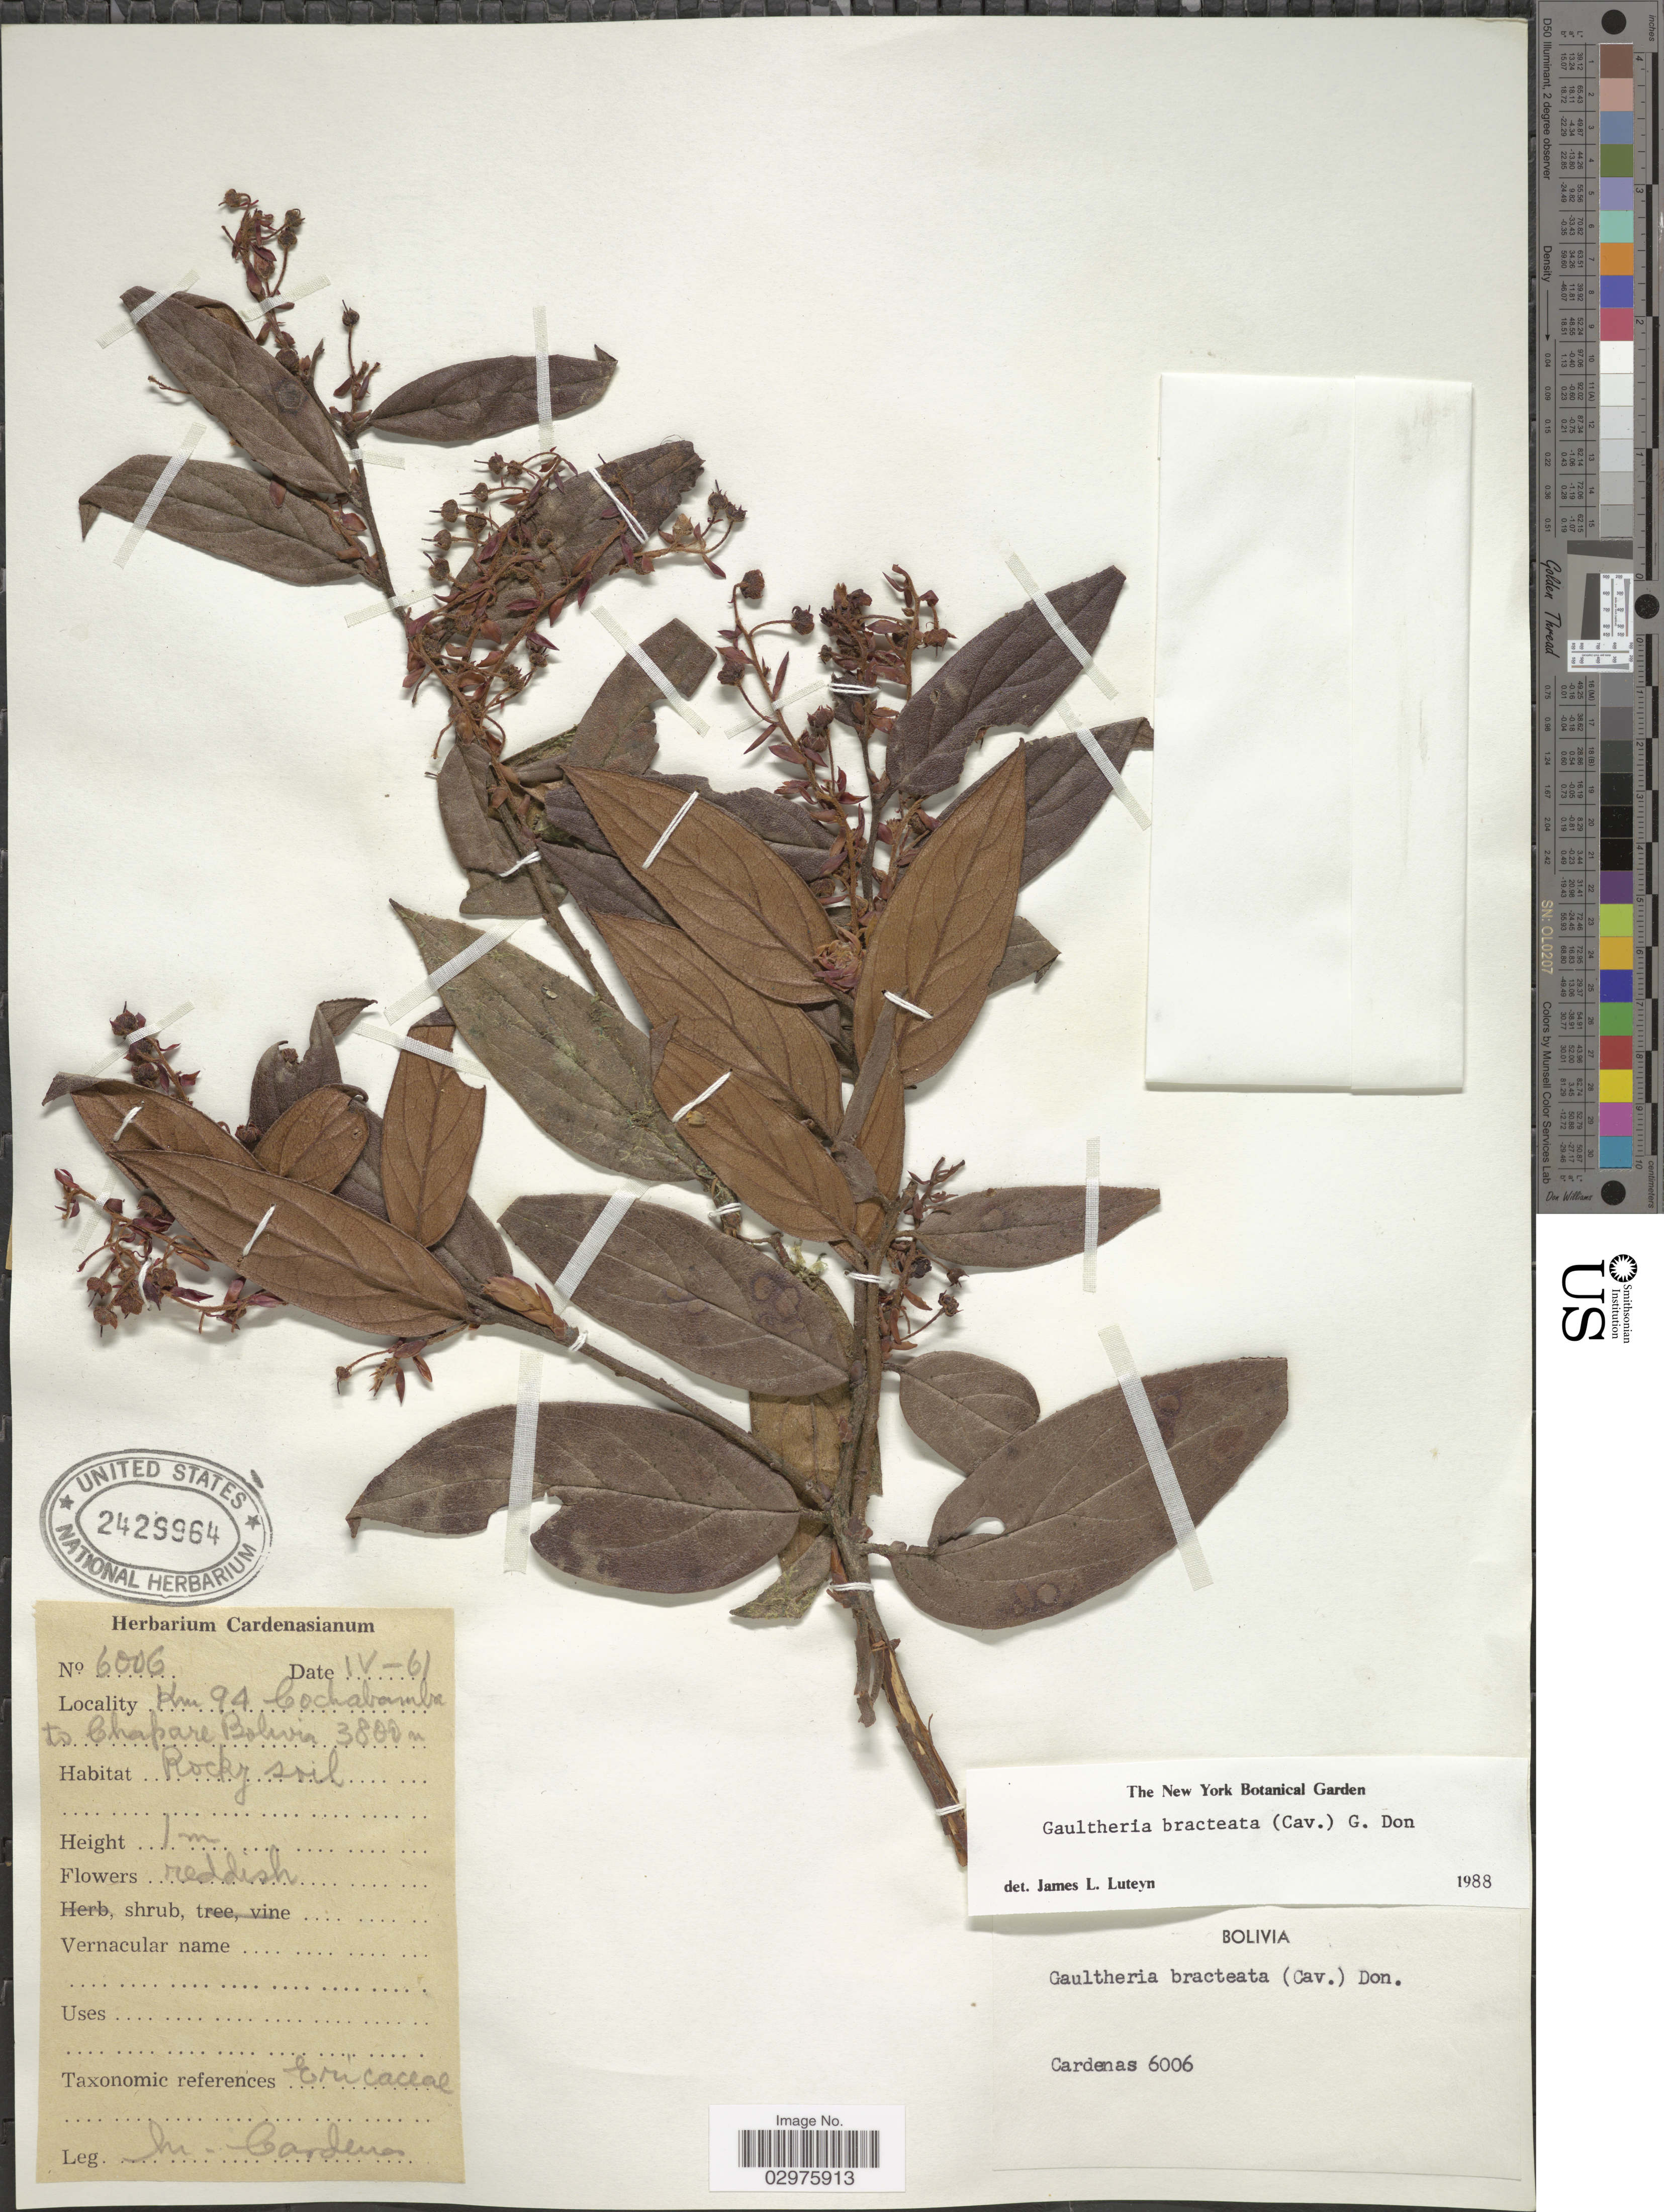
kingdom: Plantae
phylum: Tracheophyta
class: Magnoliopsida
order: Ericales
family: Ericaceae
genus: Gaultheria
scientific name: Gaultheria bracteata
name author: (Cav.) G. Don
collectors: M. Cárdenas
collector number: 6006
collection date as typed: Transcribed d/m/y: /4/61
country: Bolivia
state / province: Cochabamba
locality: Km 94 Cochabamba to Chapare.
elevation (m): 3800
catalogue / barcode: US 2429964